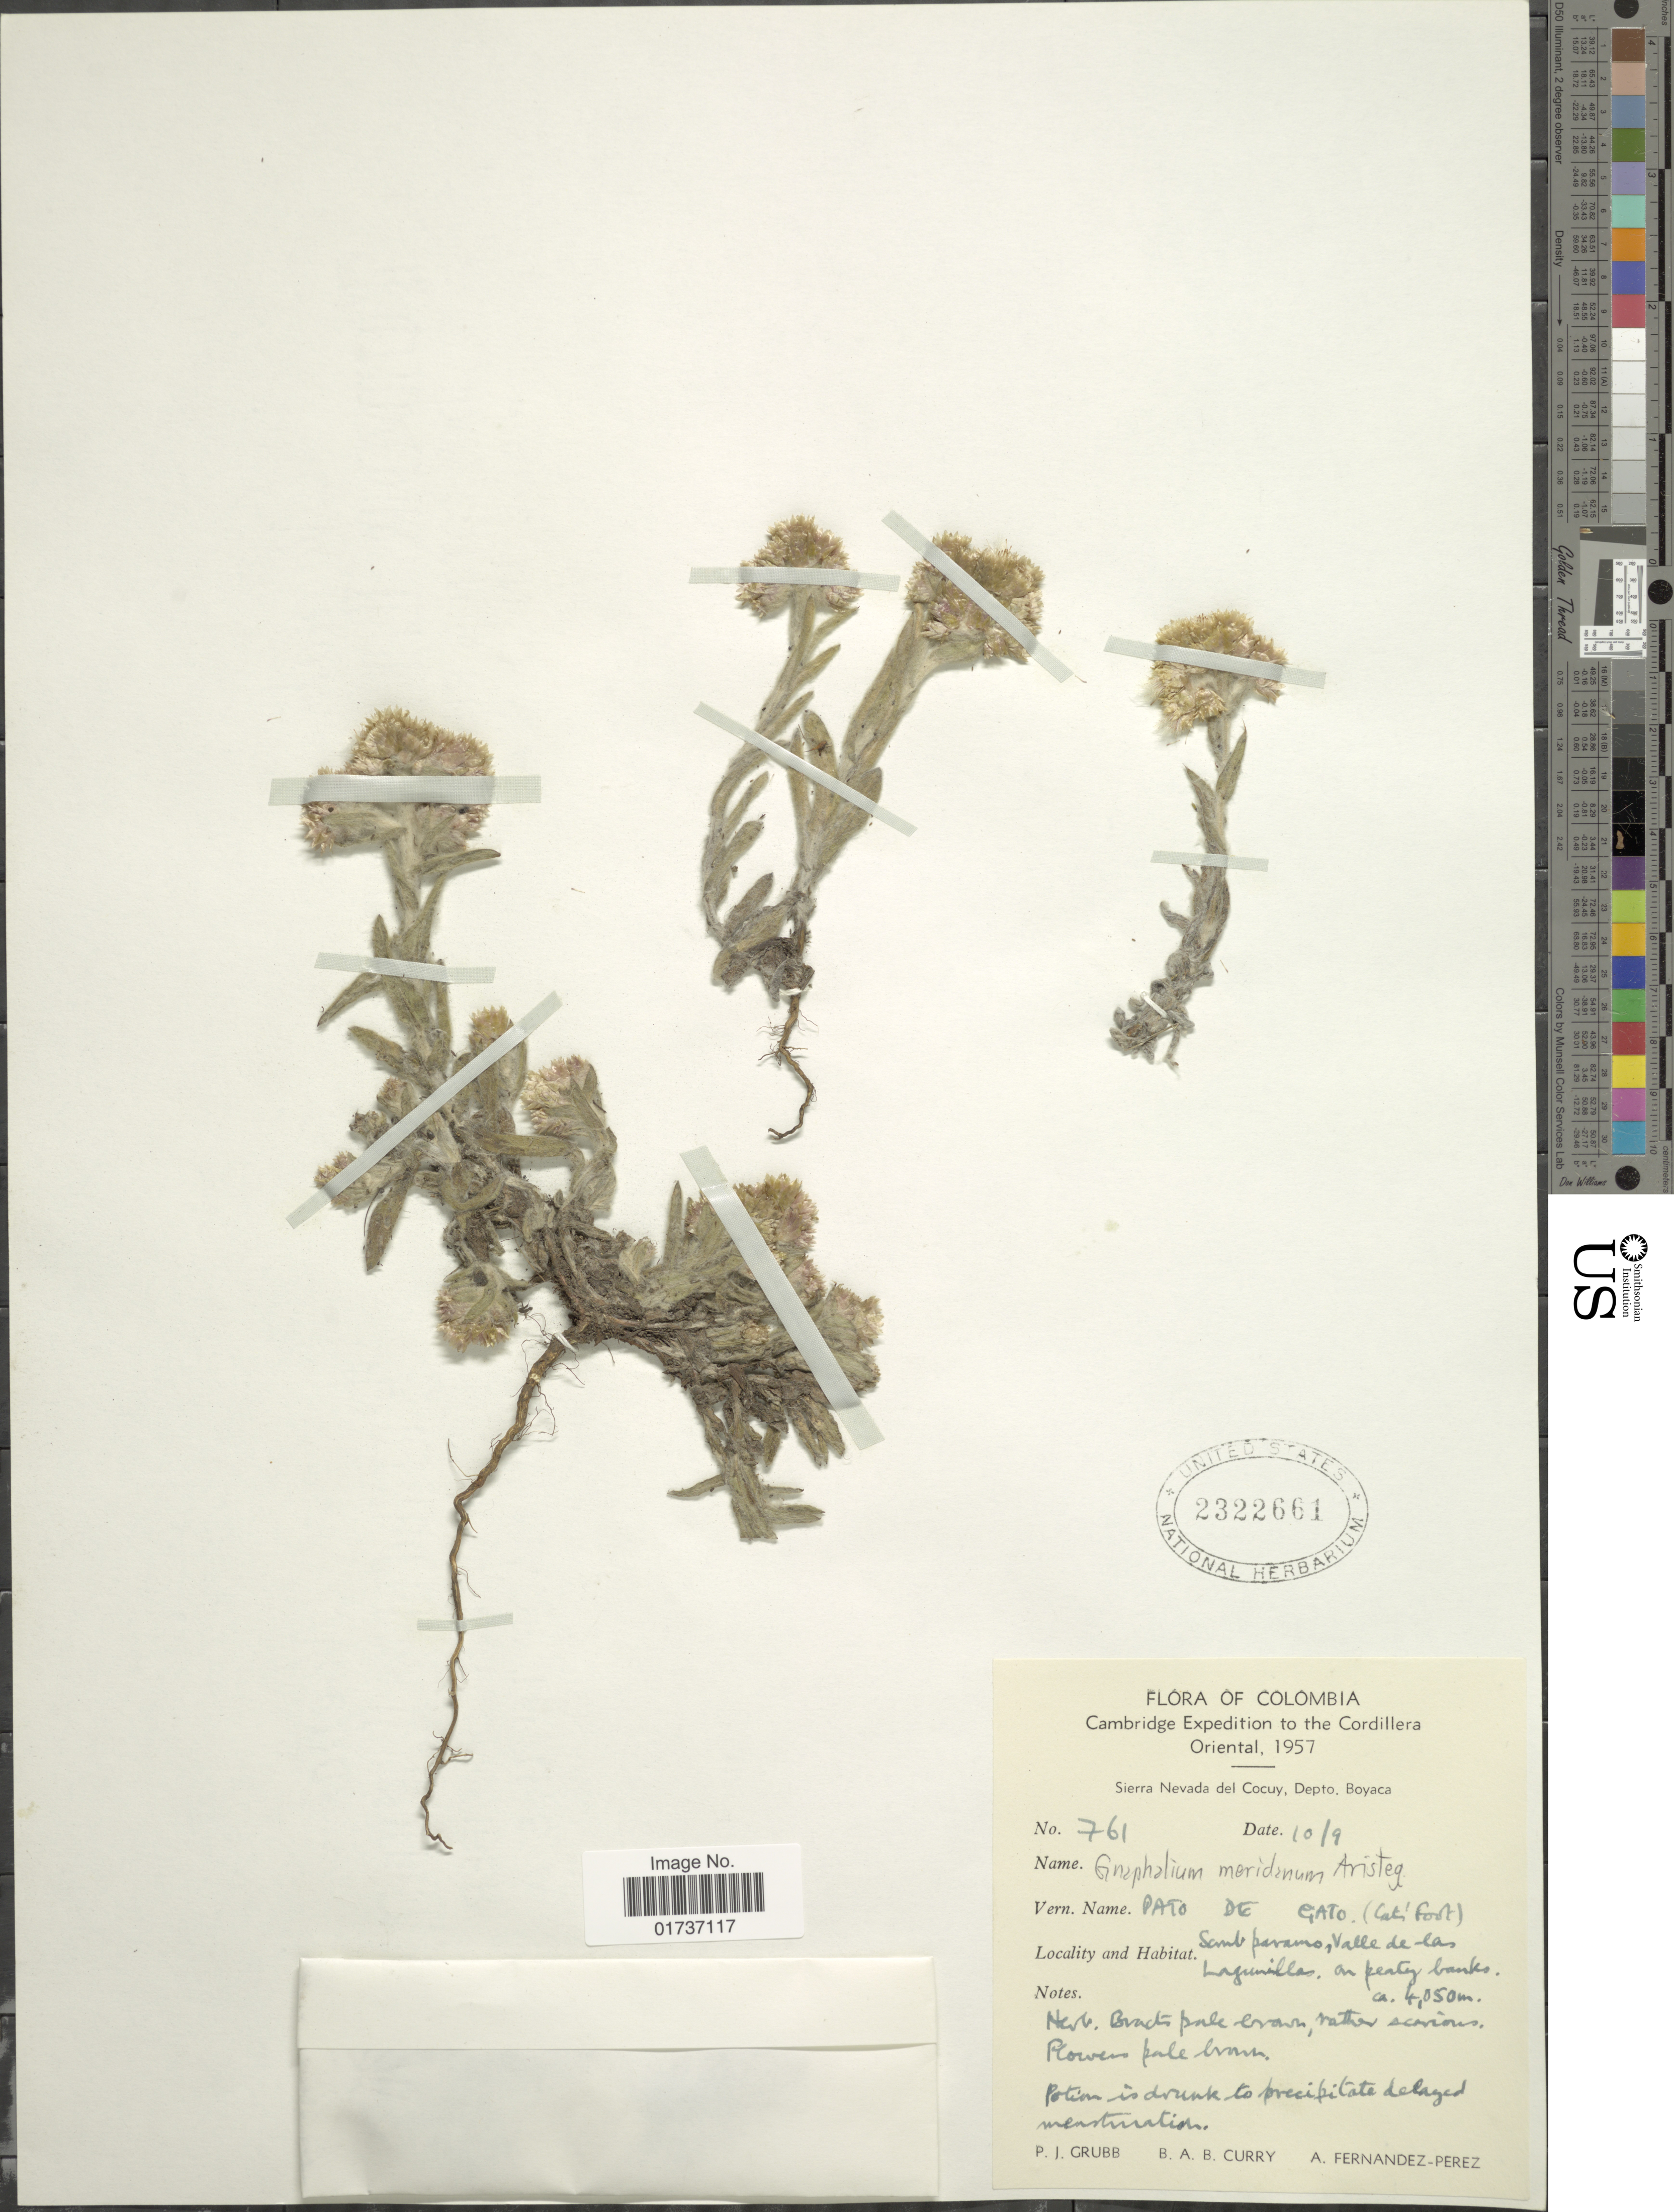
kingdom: Plantae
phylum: Tracheophyta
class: Magnoliopsida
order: Asterales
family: Asteraceae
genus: Gnaphalium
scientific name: Gnaphalium meridanum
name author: Aristeg.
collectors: P. J. Grubb, B. Curry & A. Fernández-Pérez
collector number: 761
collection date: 1957-09-10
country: Colombia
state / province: Boyacá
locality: Sierra Nevada del Cocuy, Dept. Boyaca, Pato de Gato (Caté Foot) Santa paramo, Valle de las Lagunillas, on pearly banks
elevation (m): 4050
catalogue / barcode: US 2322661